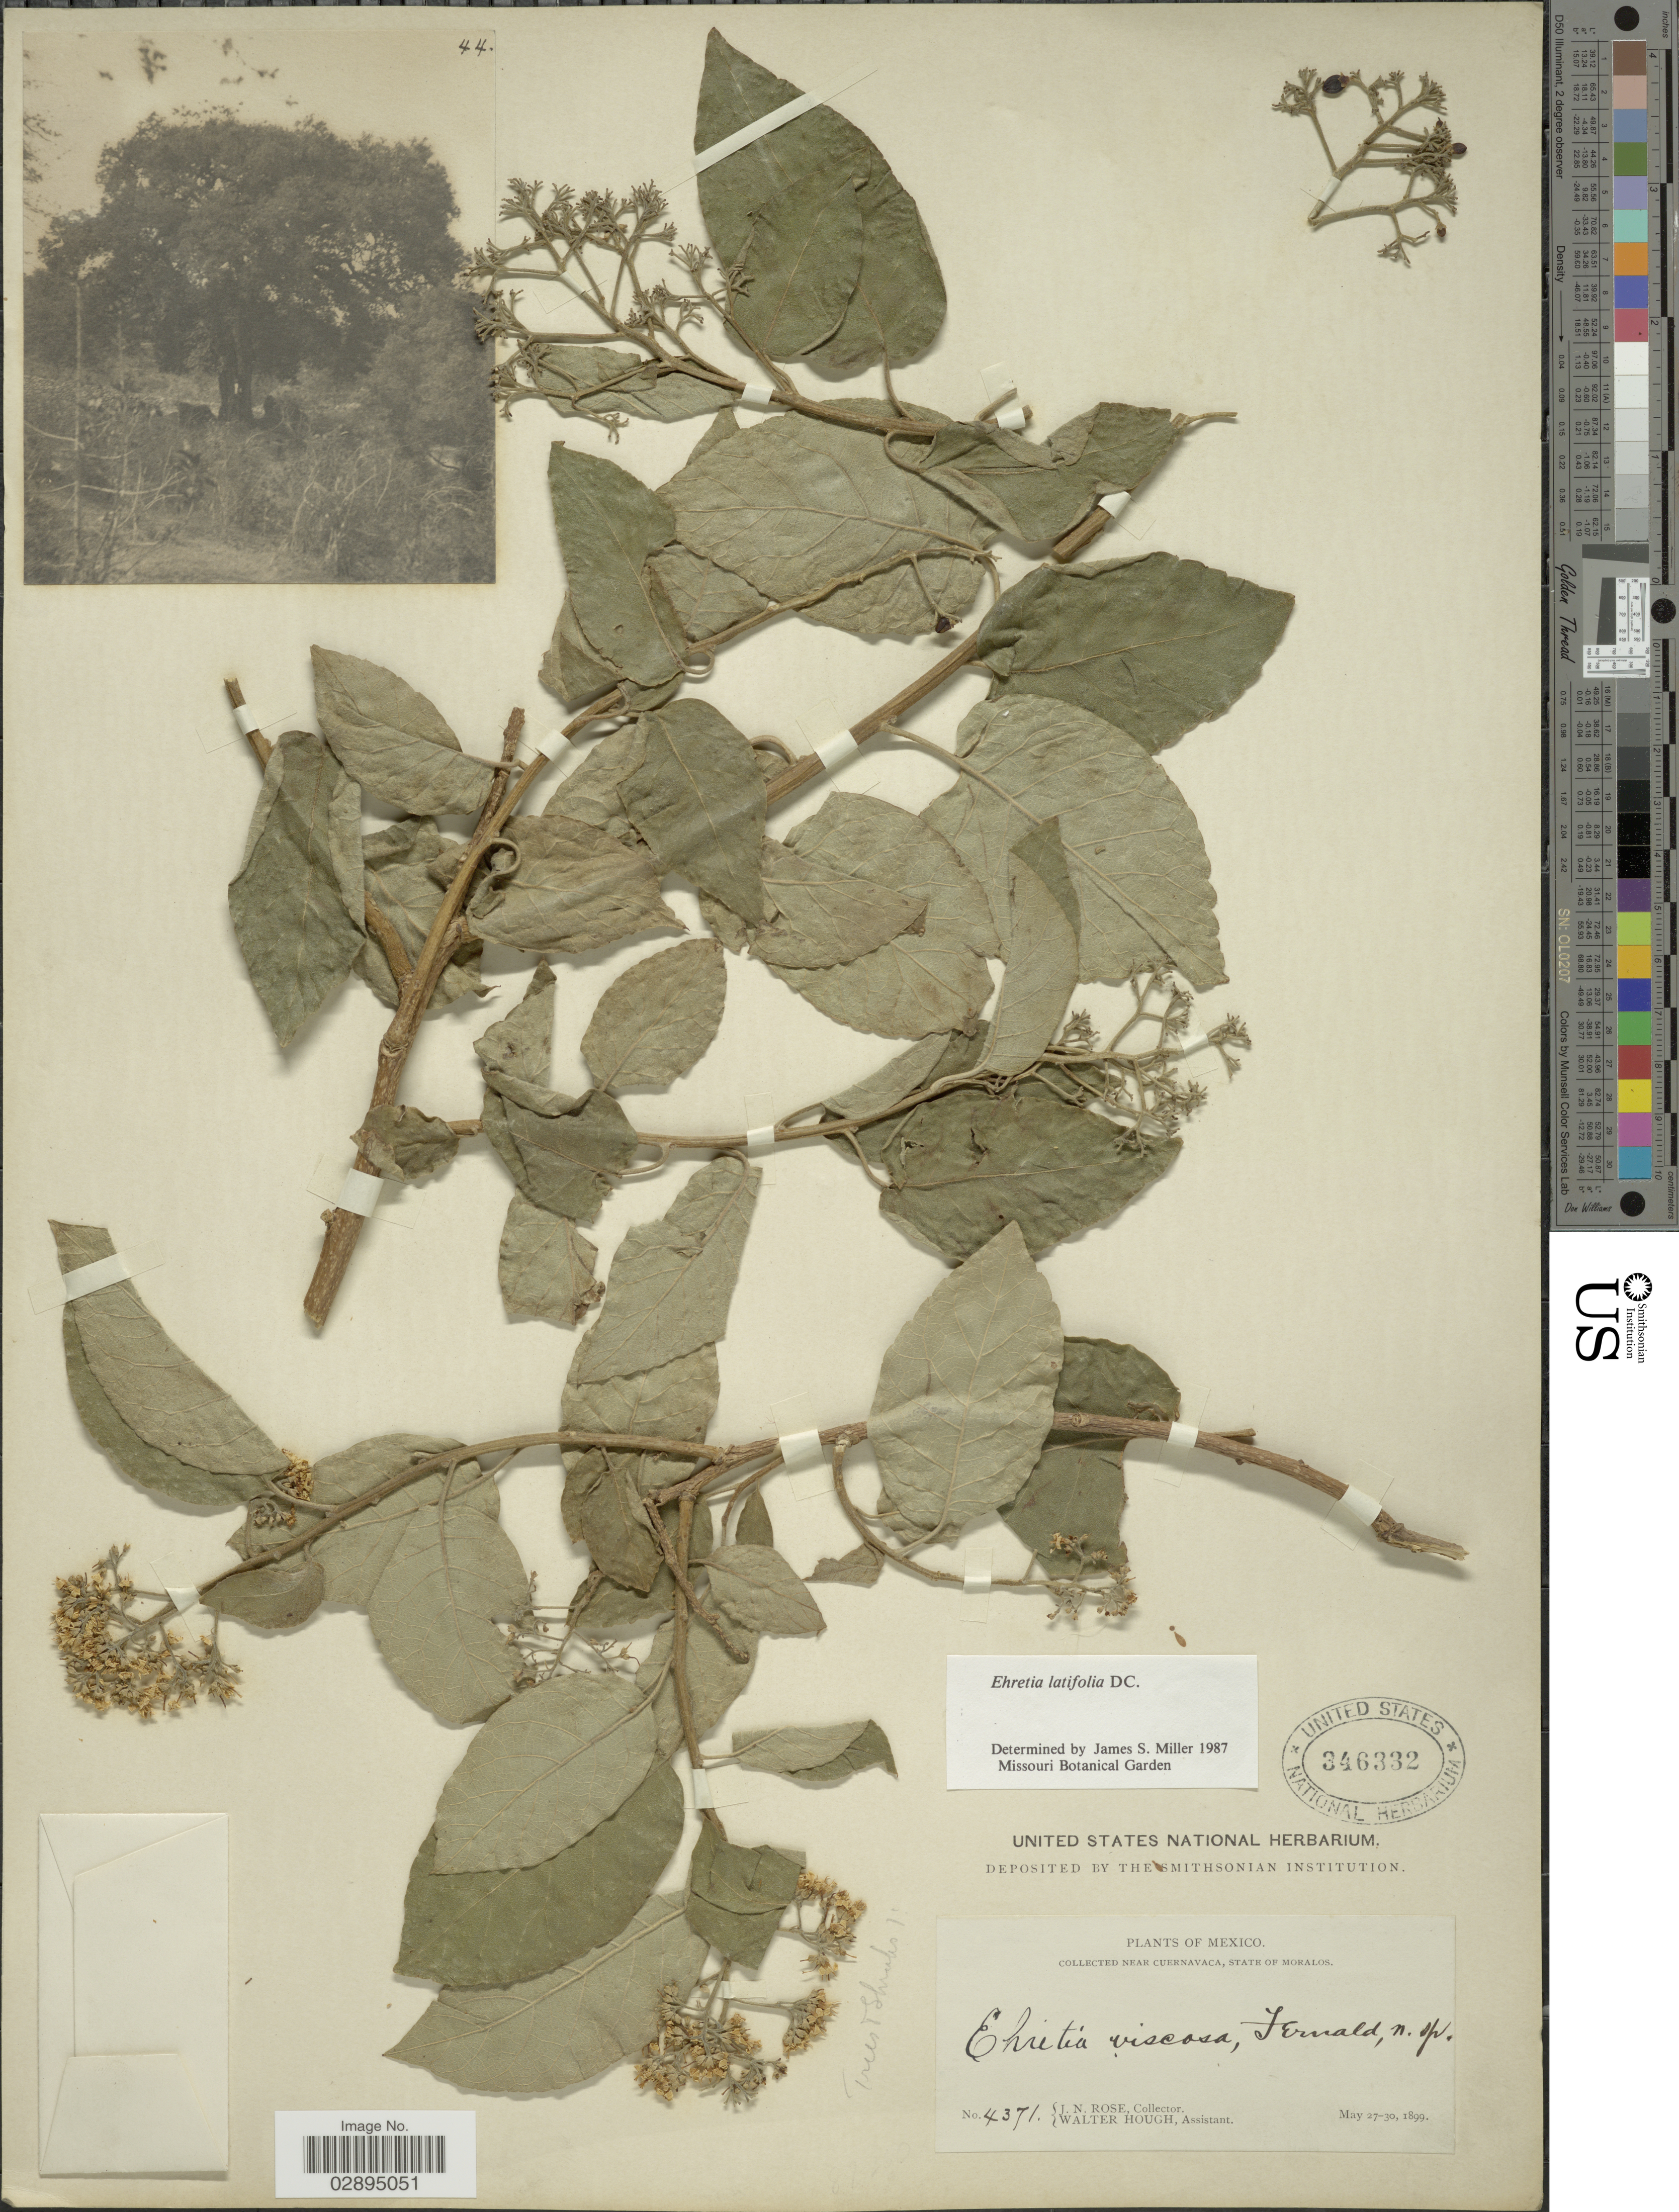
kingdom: Plantae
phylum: Tracheophyta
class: Magnoliopsida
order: Boraginales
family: Ehretiaceae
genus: Ehretia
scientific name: Ehretia latifolia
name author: DC.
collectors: J. N. Rose & W. Hough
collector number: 4371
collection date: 1899-05-27/1899-05-30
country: Mexico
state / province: Morelos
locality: Near Cuernavaca, State of Moralos.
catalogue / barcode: US 346332